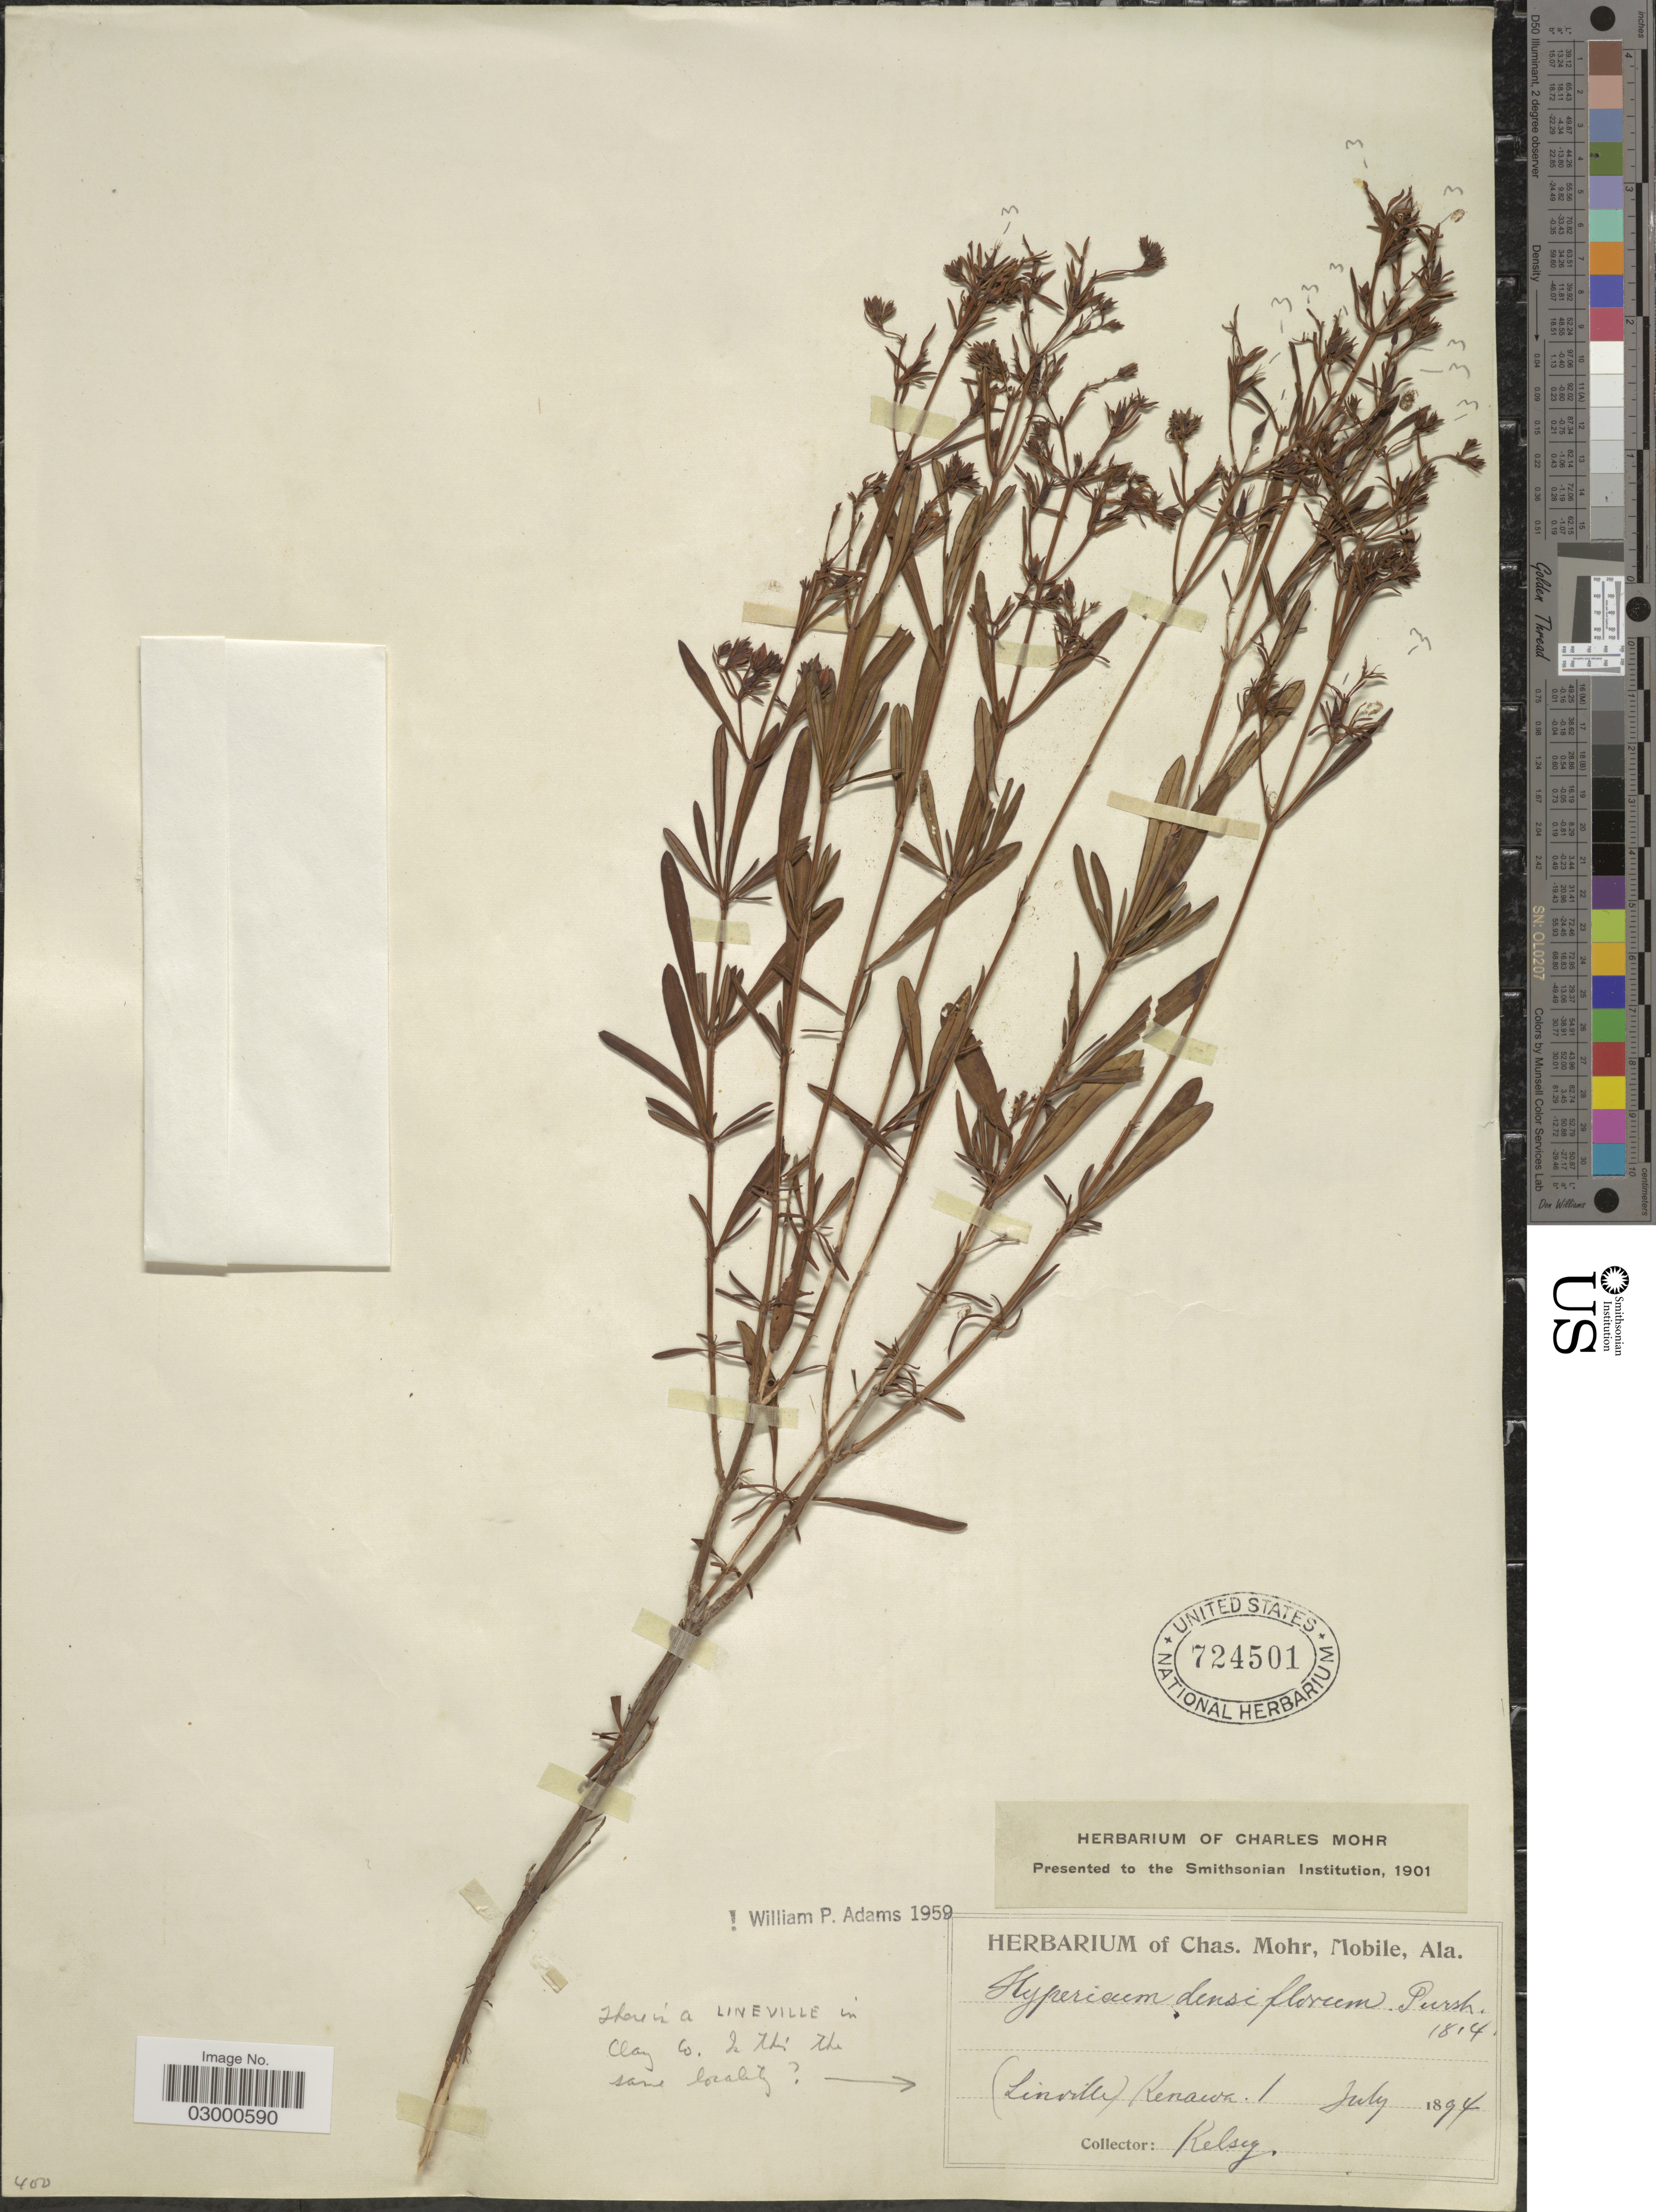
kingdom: Plantae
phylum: Tracheophyta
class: Magnoliopsida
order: Malpighiales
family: Hypericaceae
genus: Hypericum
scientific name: Hypericum densiflorum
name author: Pursh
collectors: Kelsey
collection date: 1894-07-01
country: United States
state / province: North Carolina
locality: Linville in Clay Co. Kenawa.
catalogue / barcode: US 724501